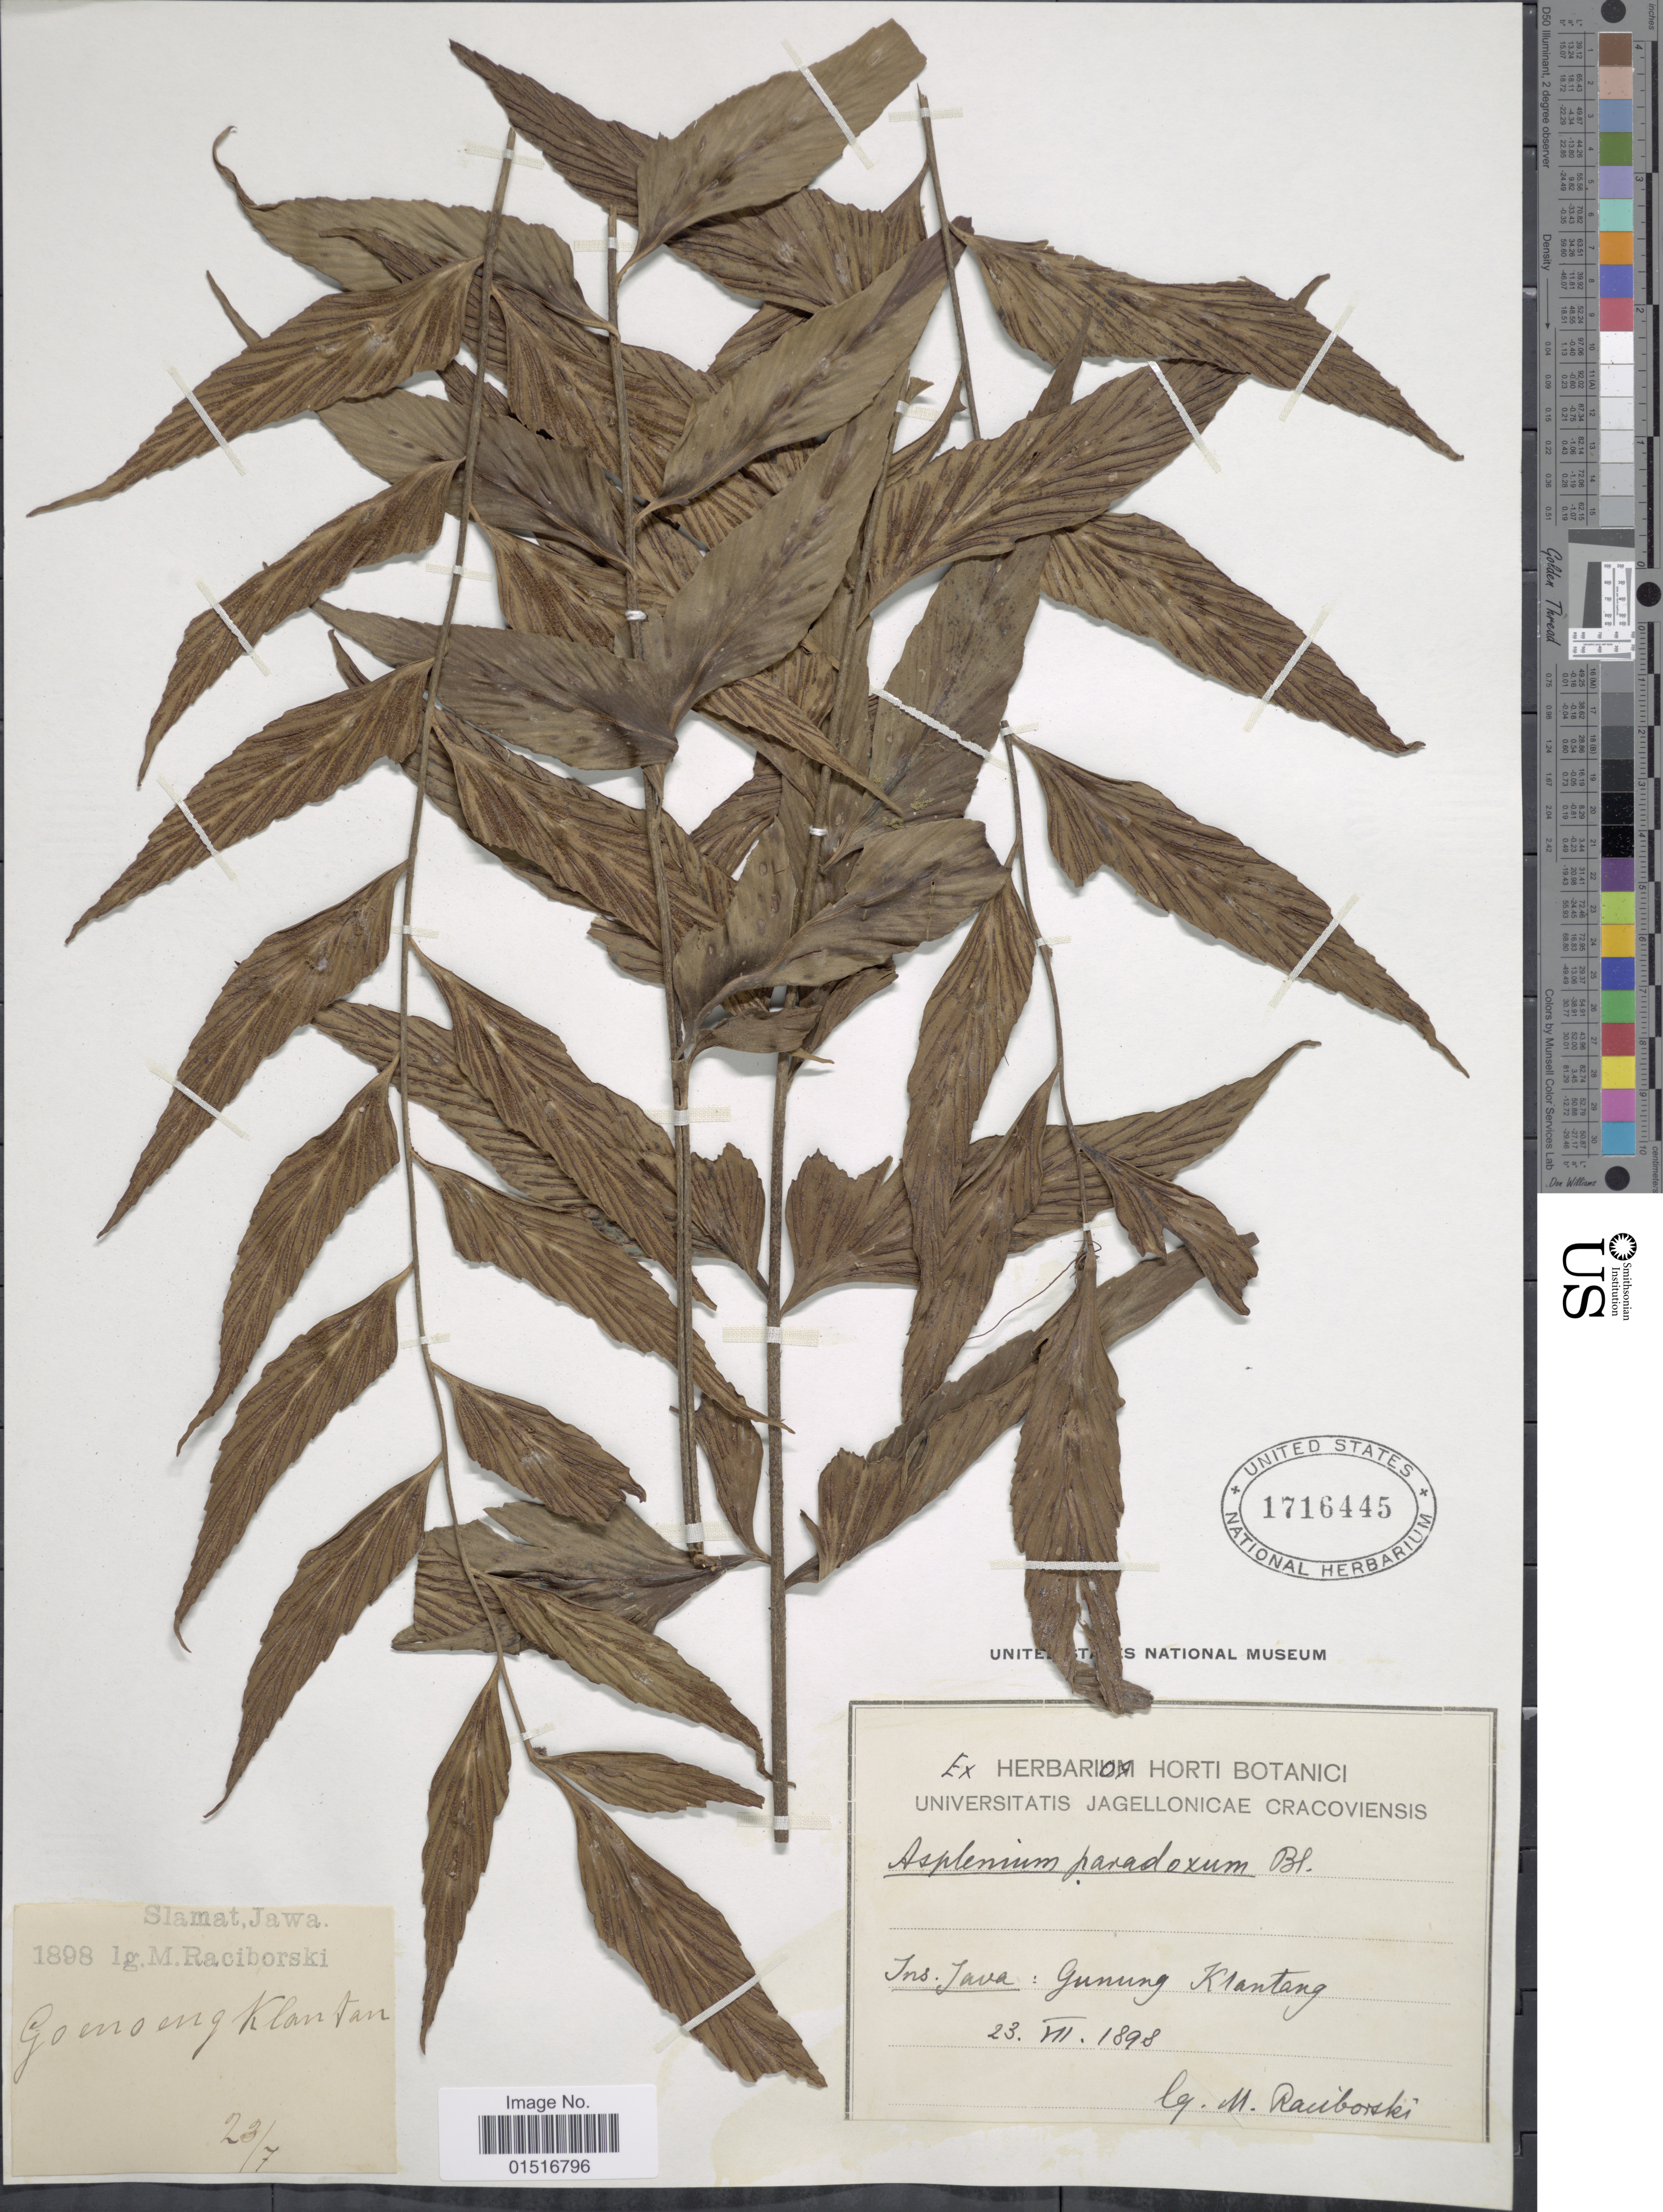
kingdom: Plantae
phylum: Tracheophyta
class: Polypodiopsida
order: Polypodiales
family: Aspleniaceae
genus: Asplenium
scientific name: Asplenium paradoxum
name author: Blume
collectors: M. Raciborski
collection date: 1898-07-23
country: Indonesia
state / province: Java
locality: Slamat, Java: Gunung Klantang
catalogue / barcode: US 1716445